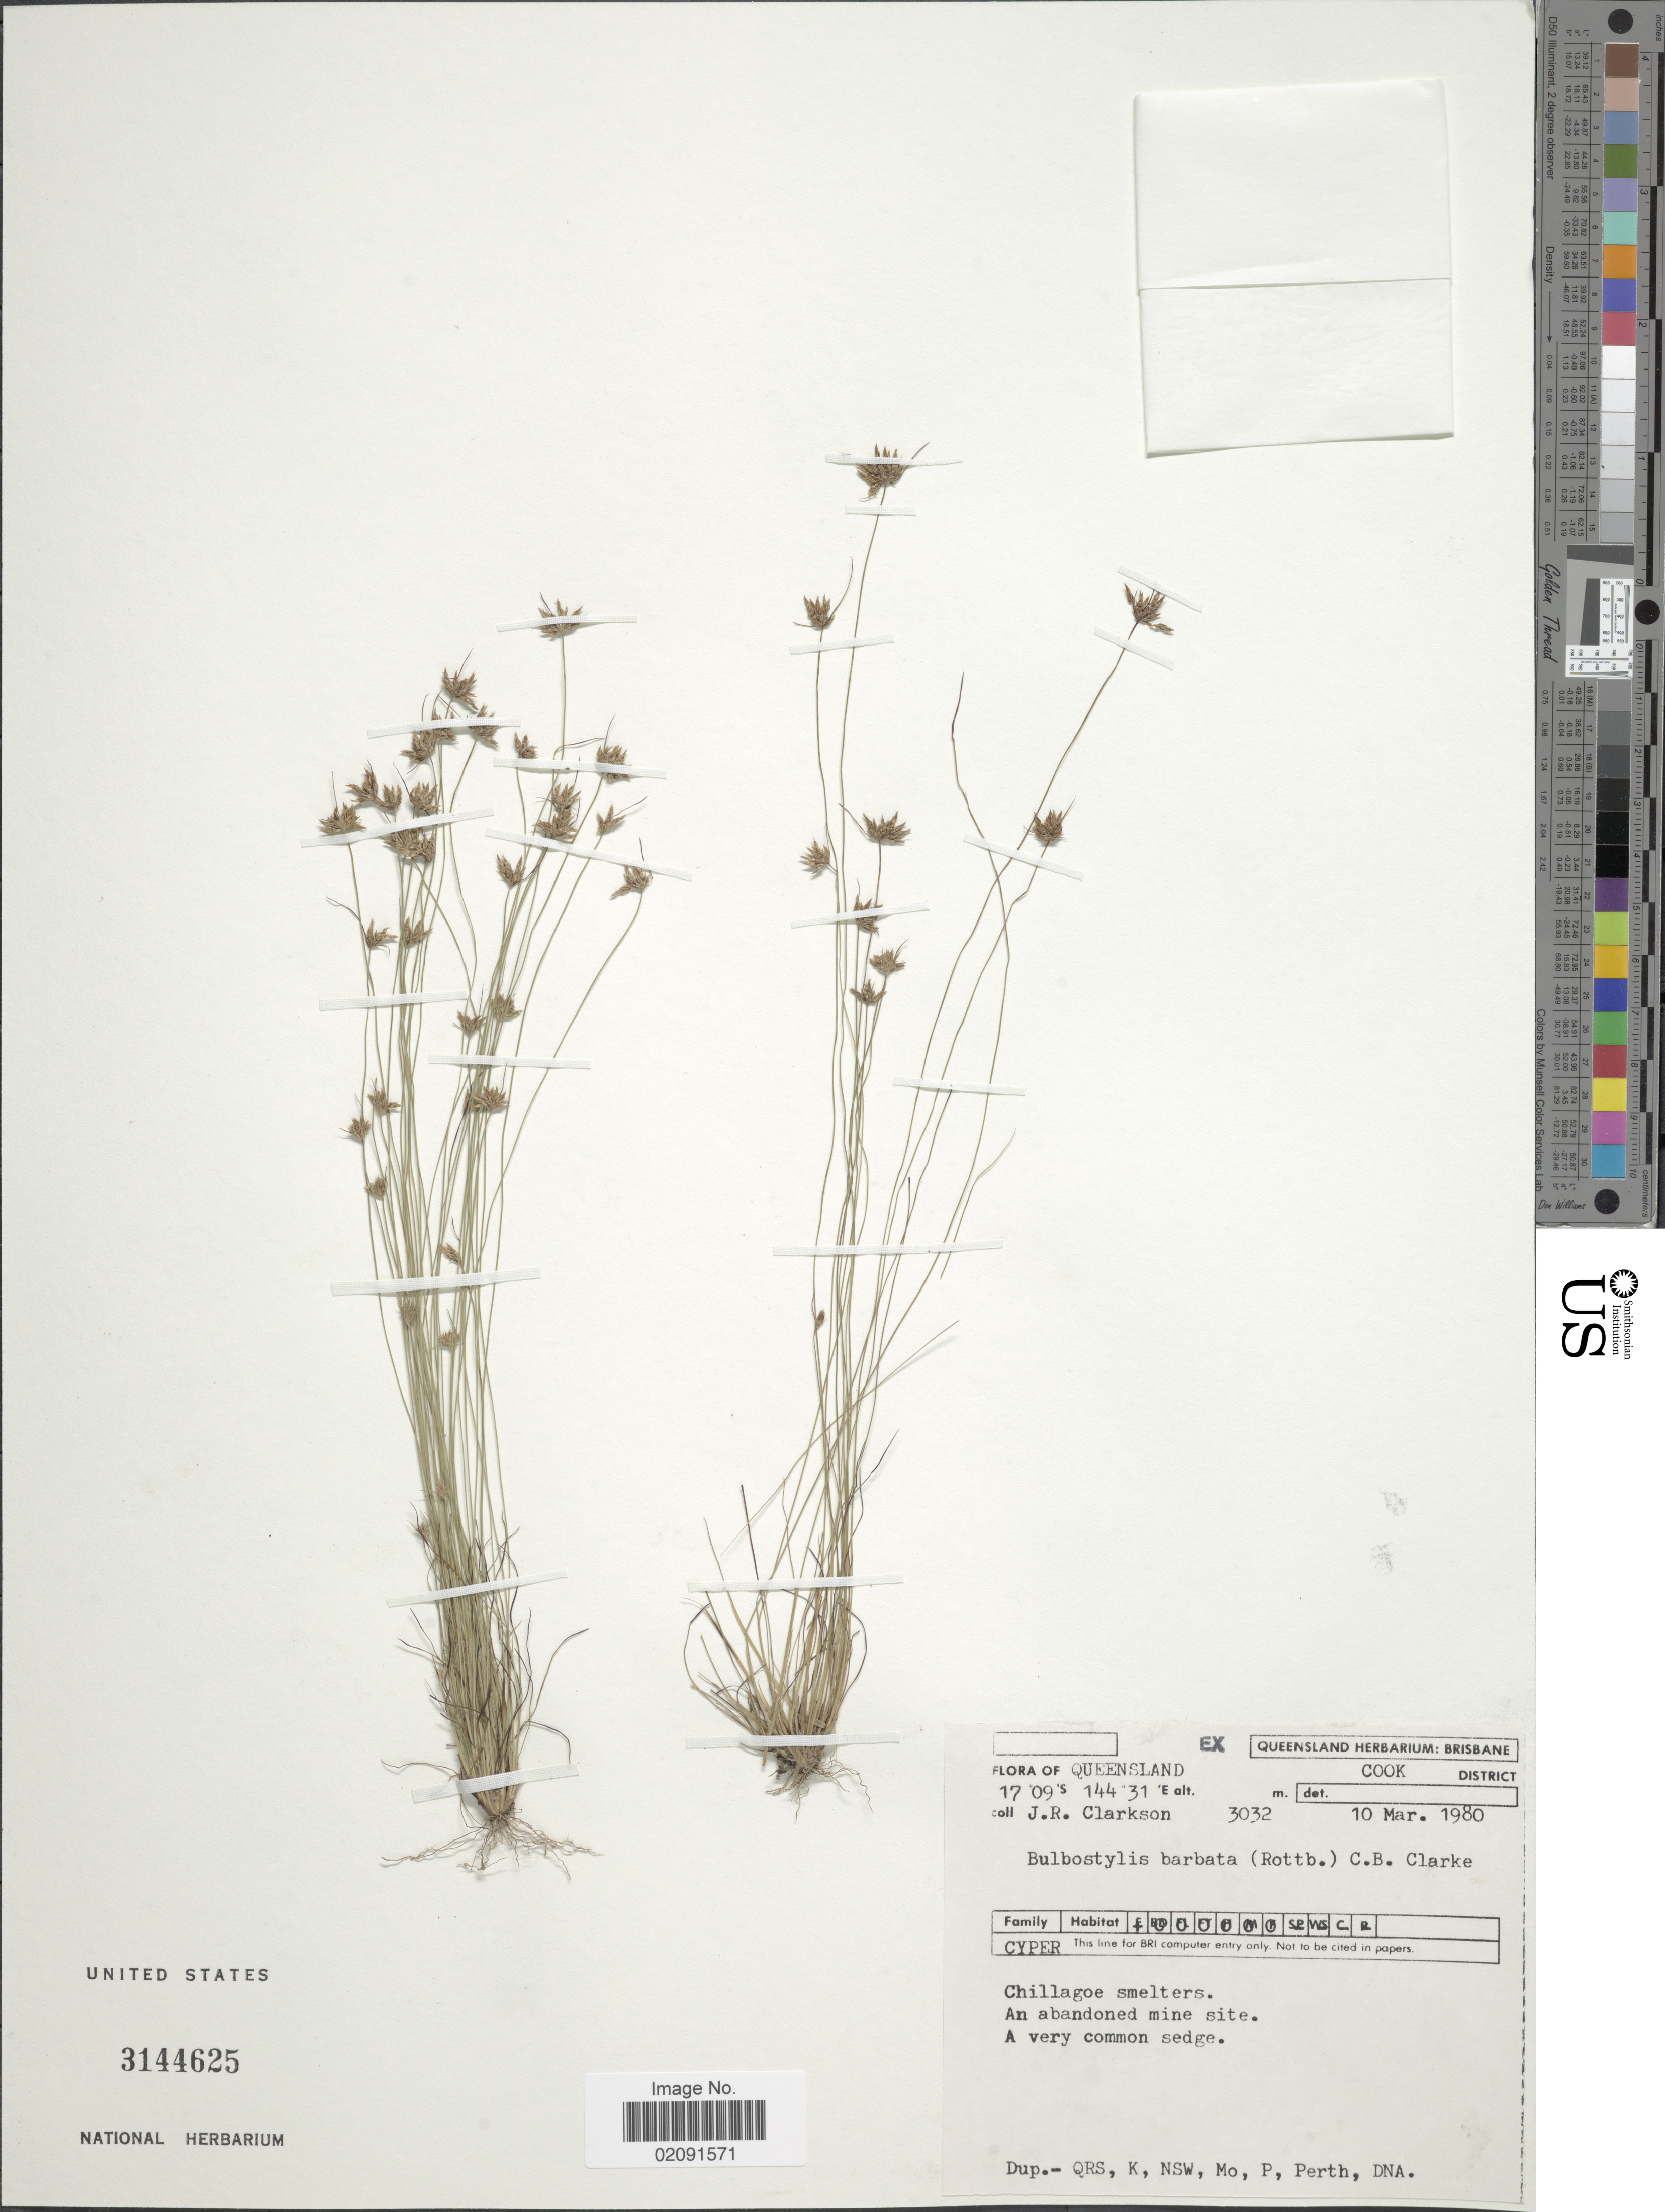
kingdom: Plantae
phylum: Tracheophyta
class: Liliopsida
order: Poales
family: Cyperaceae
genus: Bulbostylis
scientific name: Bulbostylis barbata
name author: (Rottb.) C.B. Clarke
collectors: J. Clarkson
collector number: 3032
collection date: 1980-03-10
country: Australia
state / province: Queensland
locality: Cook District, Chillagoe smelters. an abandoned mine site.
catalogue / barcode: US 3144625